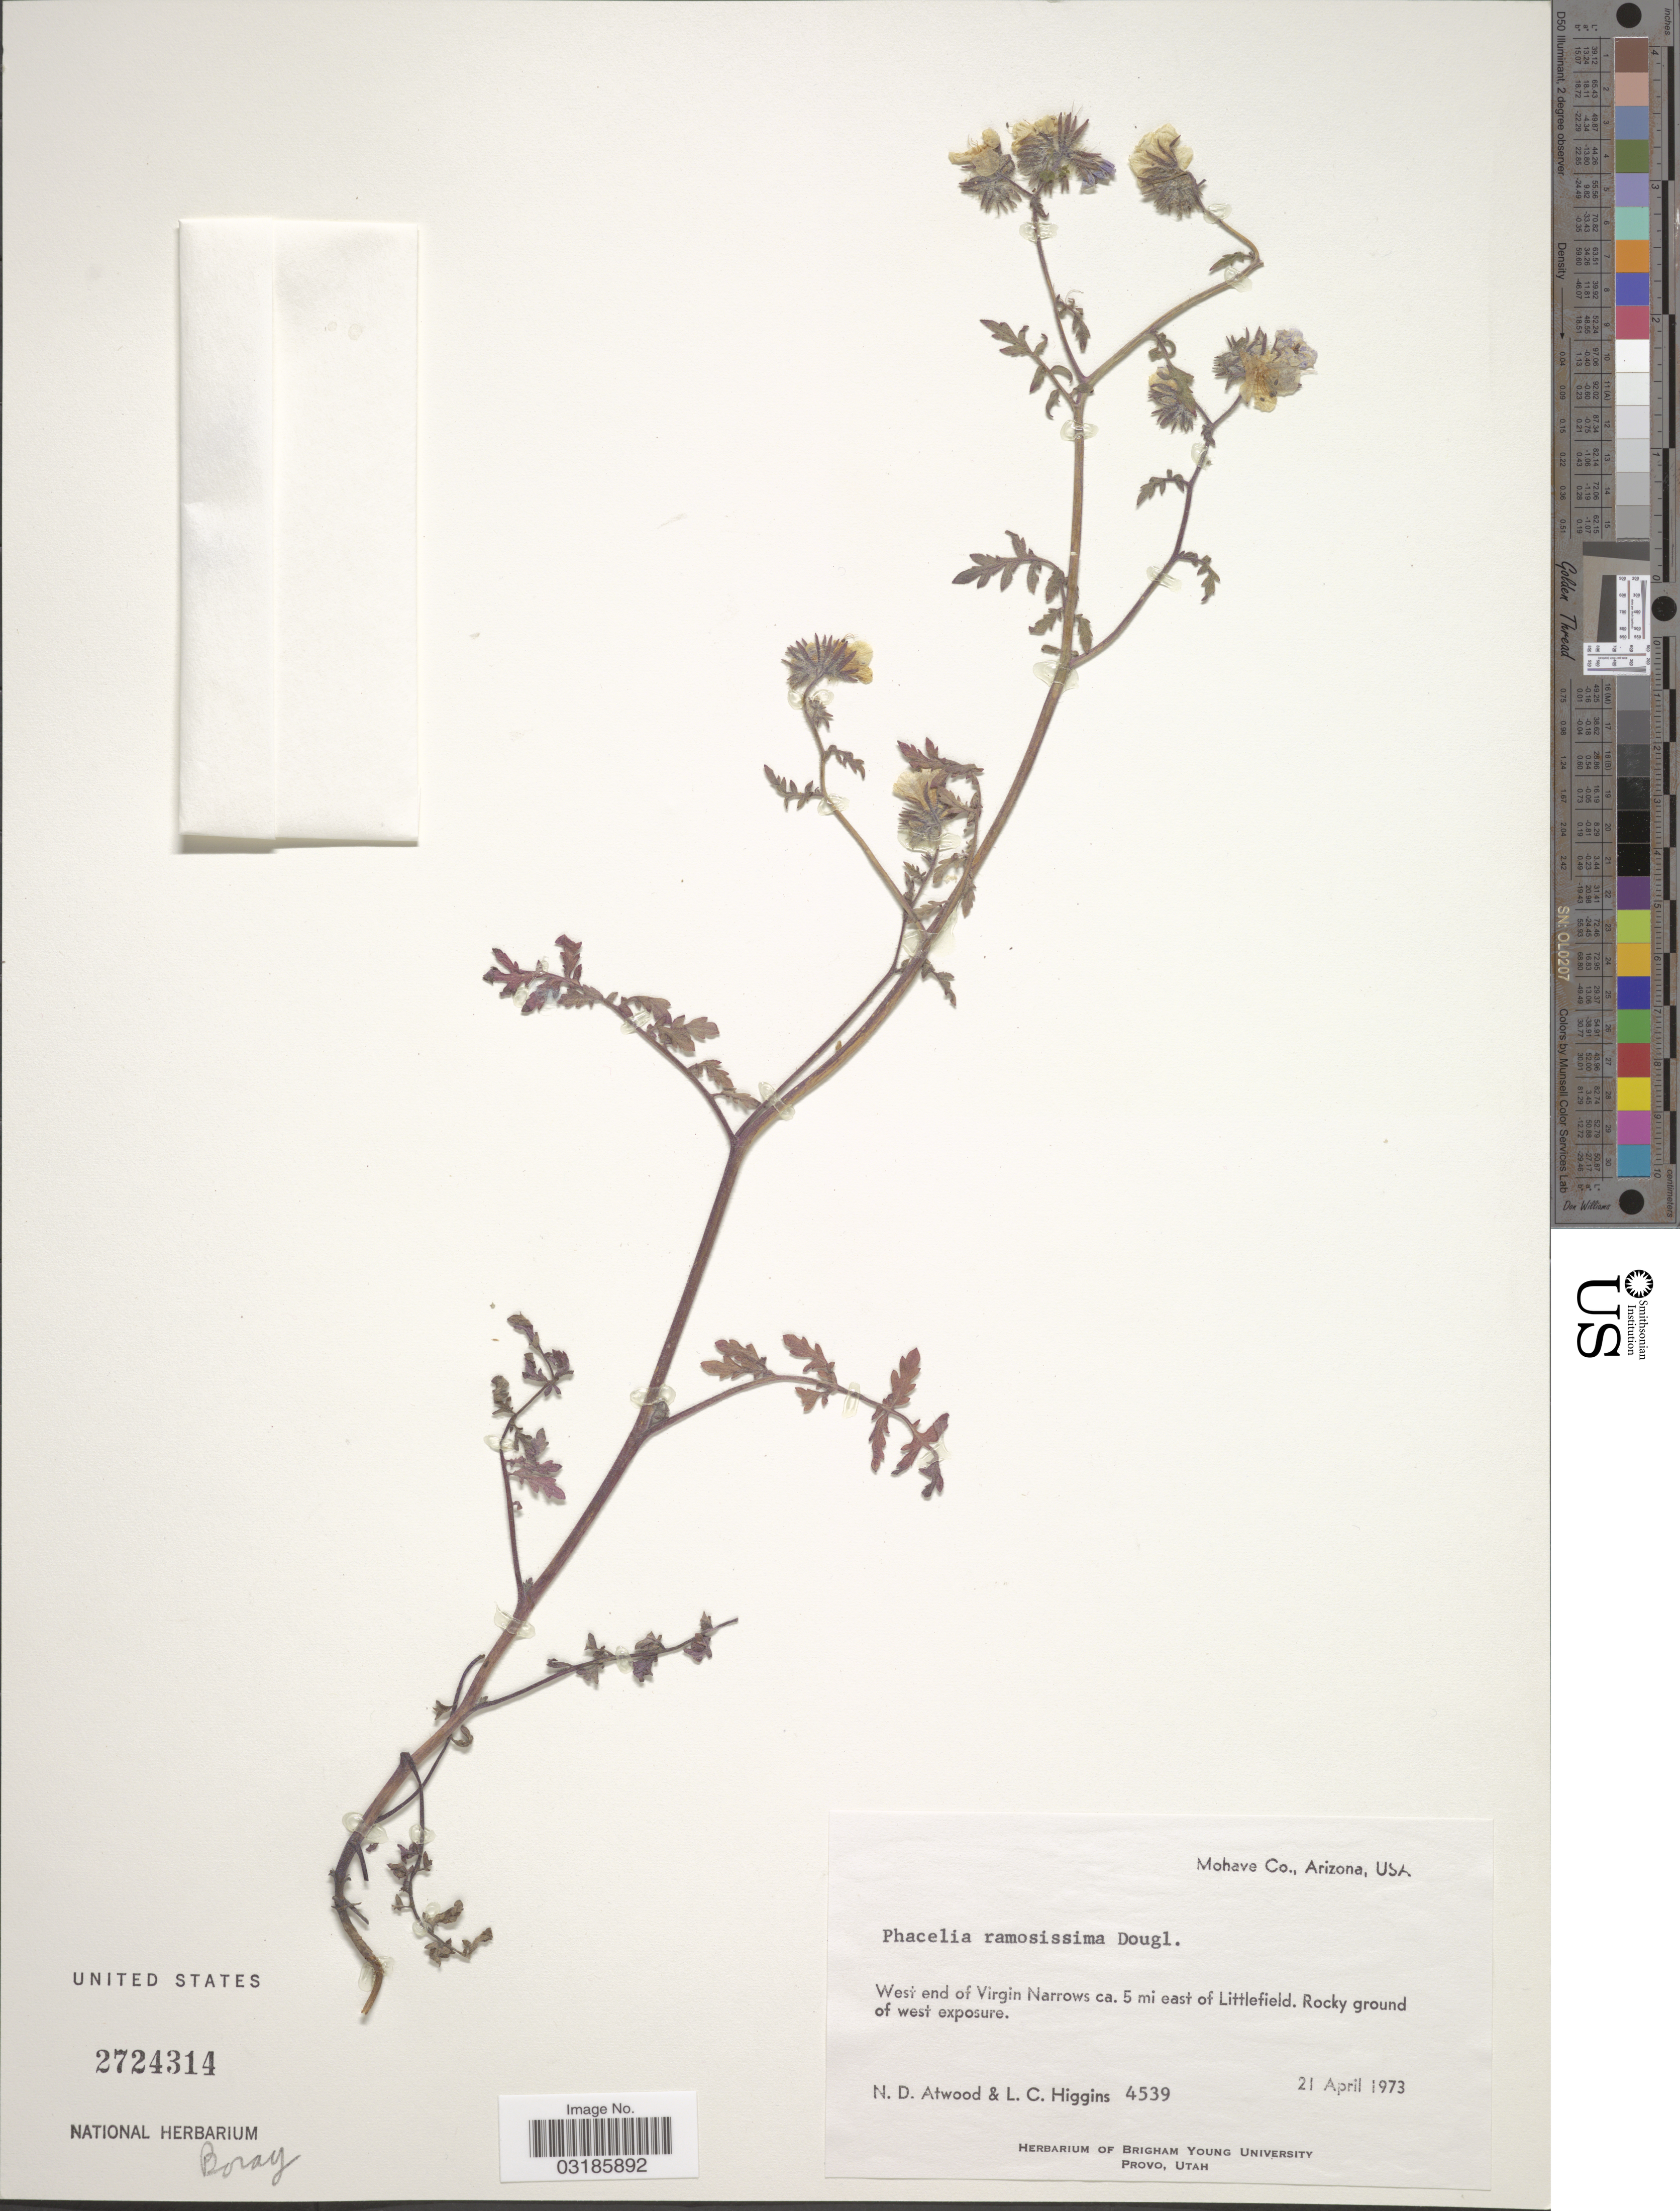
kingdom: Plantae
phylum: Tracheophyta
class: Magnoliopsida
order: Boraginales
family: Hydrophyllaceae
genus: Phacelia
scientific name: Phacelia ramosissima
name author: Douglas ex Lehm.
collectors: N. Atwood & L. Higgins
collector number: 4539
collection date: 1973-04-21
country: United States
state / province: Arizona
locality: Mohave Co. West end of Virgin Narrows ca. 5 mi east of Littlefield. Rocky ground of west exposure.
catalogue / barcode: US 2724314